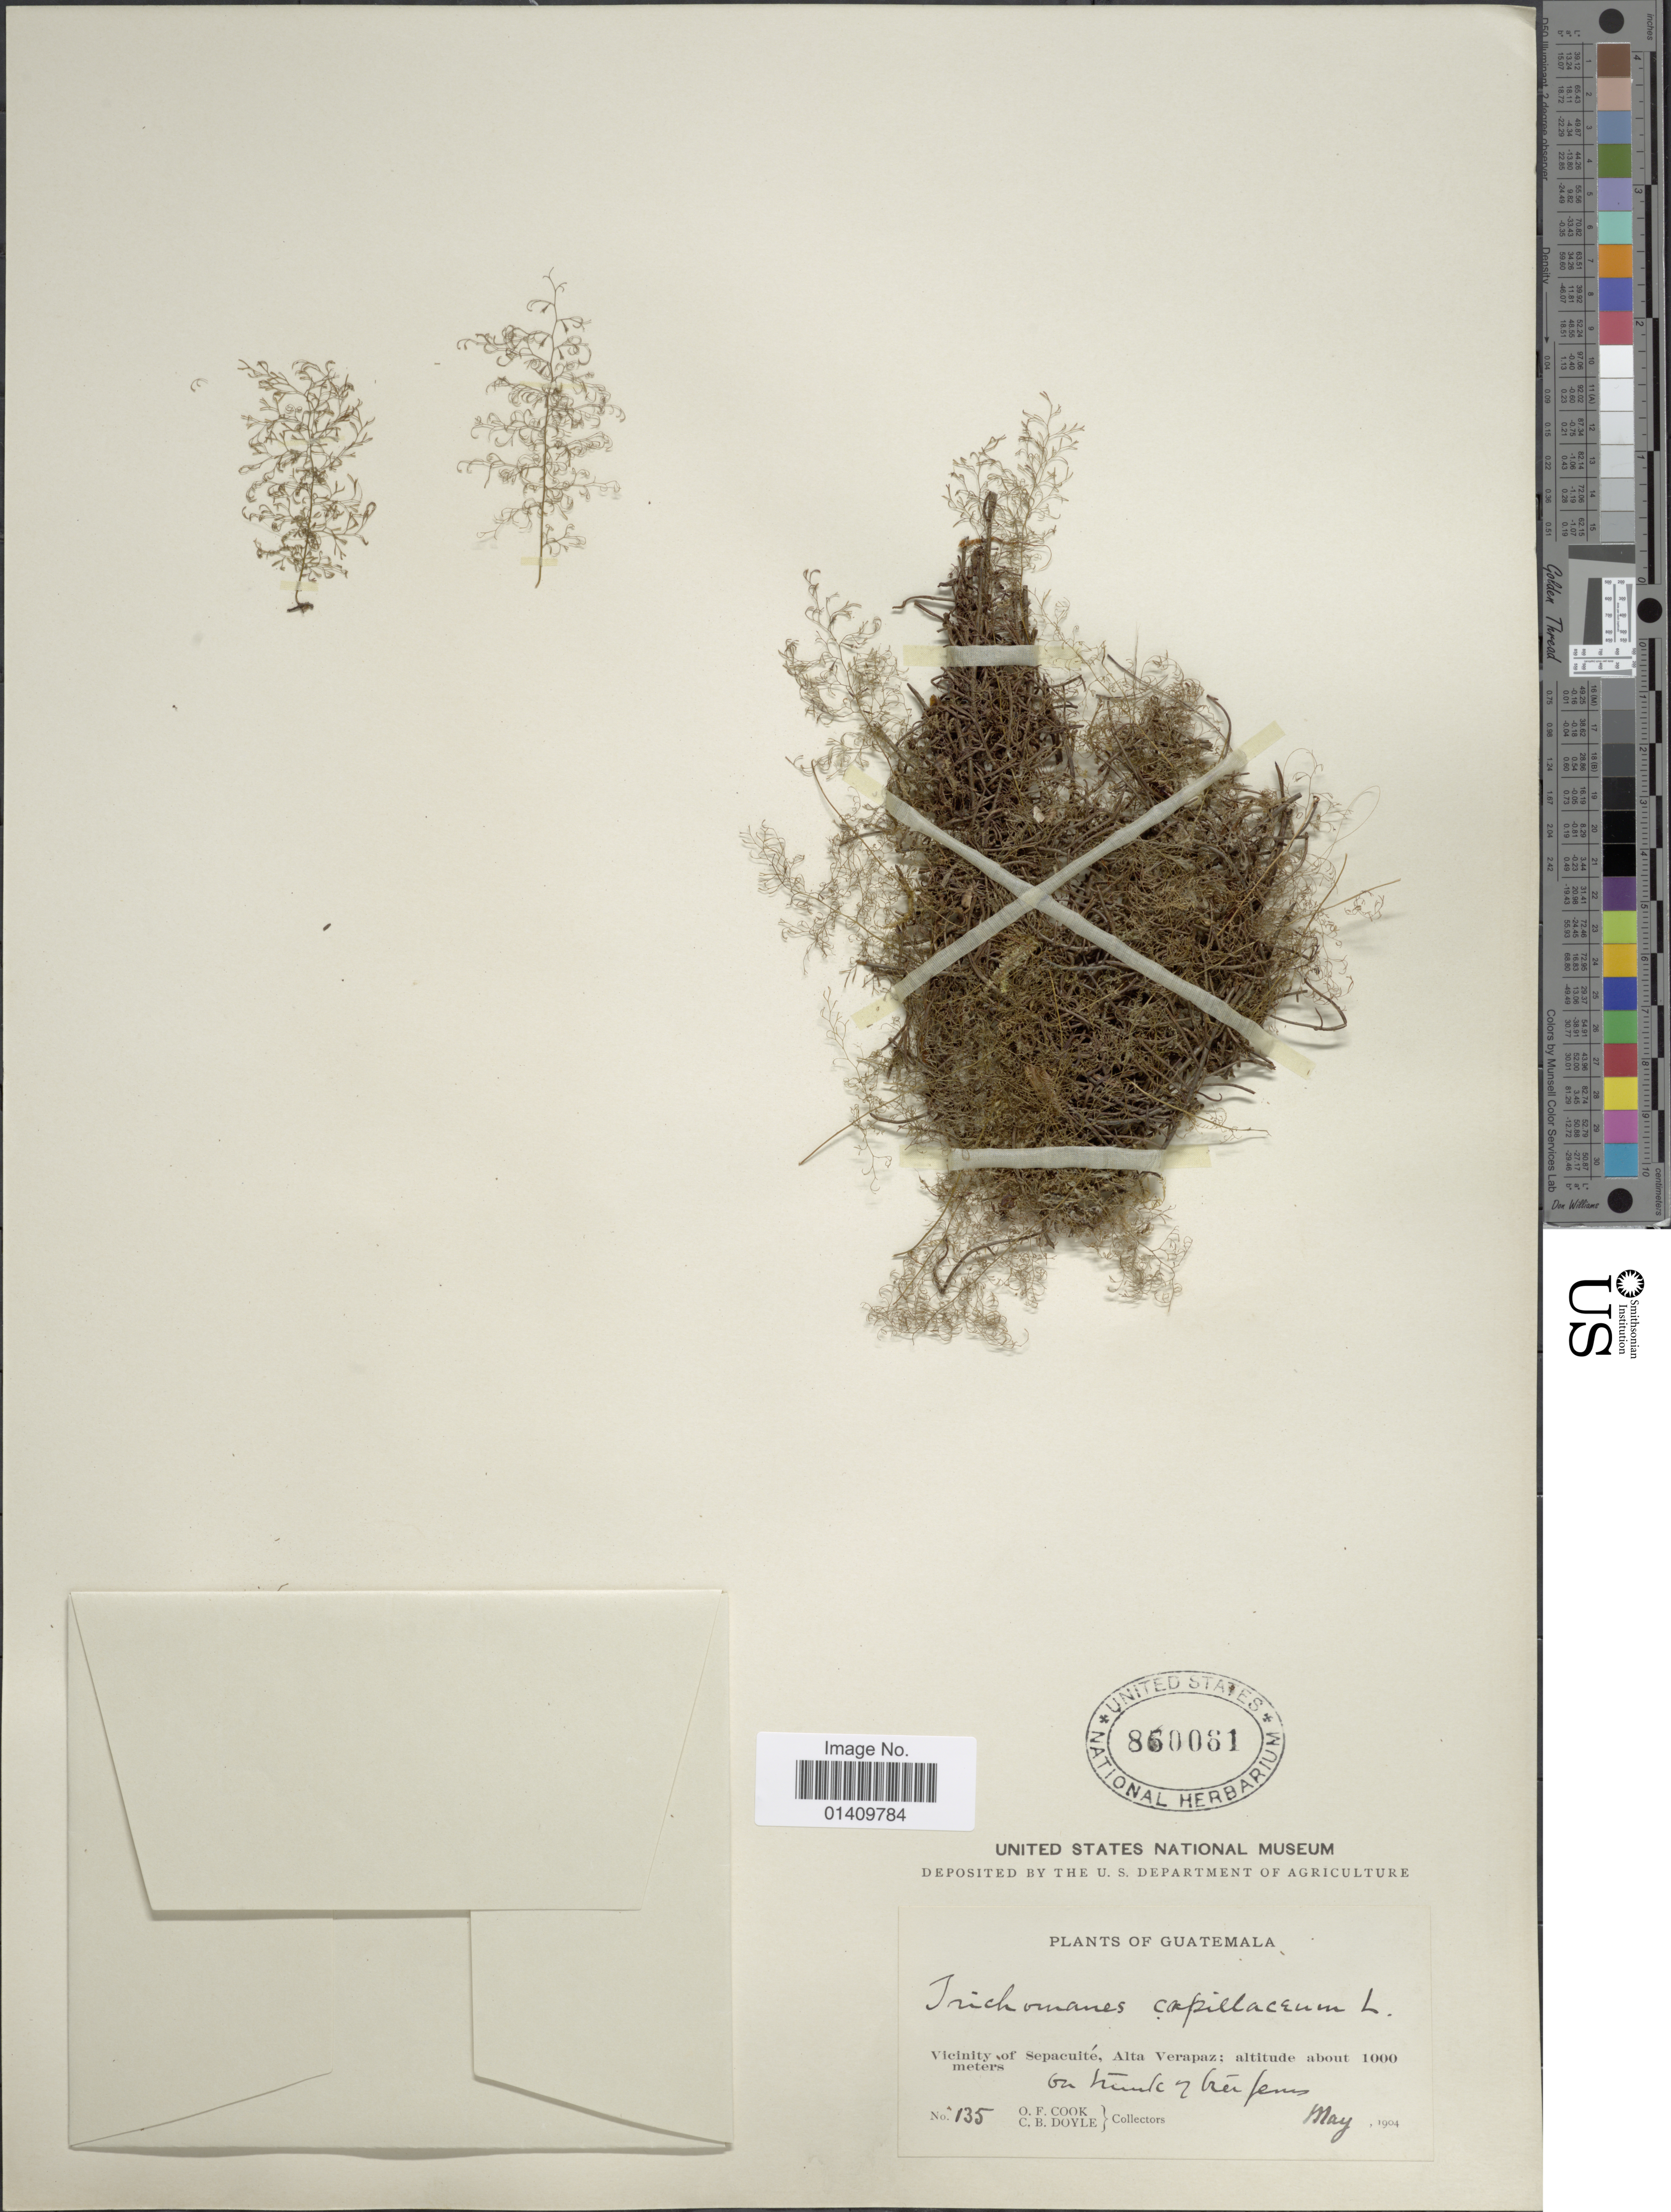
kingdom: Plantae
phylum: Tracheophyta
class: Polypodiopsida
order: Hymenophyllales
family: Hymenophyllaceae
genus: Polyphlebium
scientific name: Polyphlebium capillaceum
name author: (L.) Ebihara & Dubuisson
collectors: O. F. Cook & C. Doyle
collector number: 135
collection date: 1904-05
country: Guatemala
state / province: Alta Verapaz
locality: Vicinity of Sepacuite Alta Verapaz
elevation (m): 1000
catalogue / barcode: US 860081